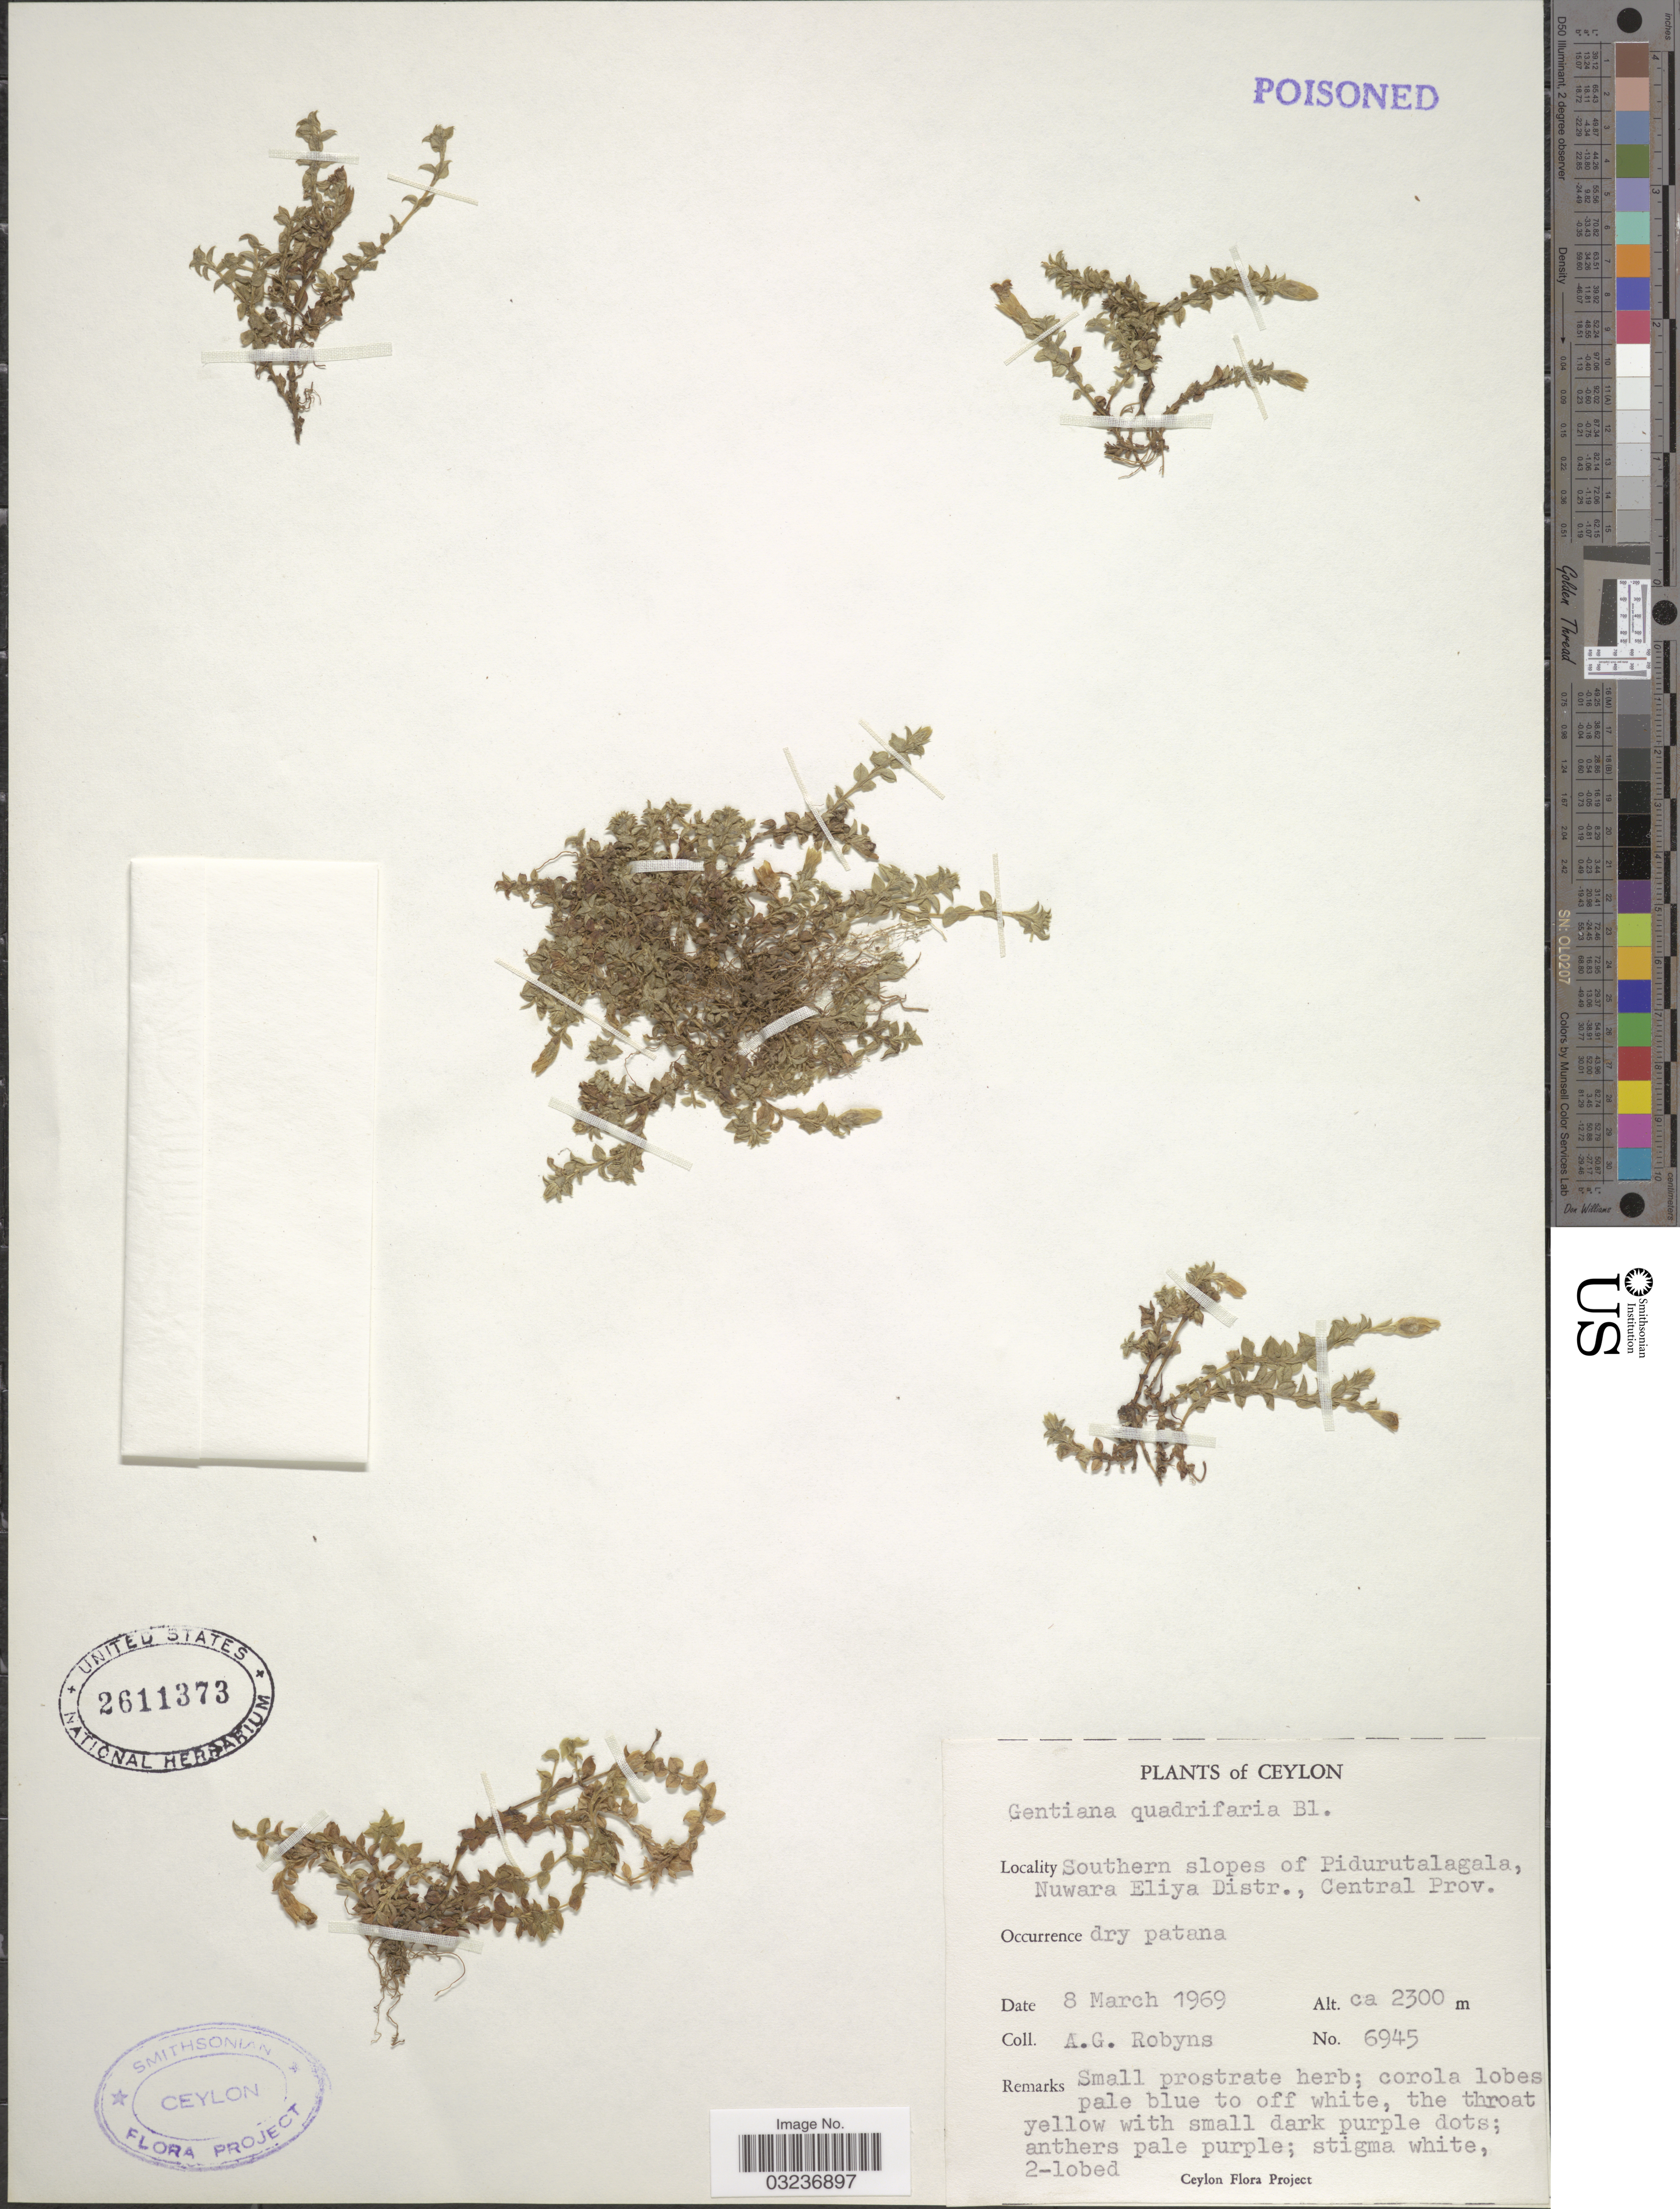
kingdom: Plantae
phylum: Tracheophyta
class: Magnoliopsida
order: Gentianales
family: Gentianaceae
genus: Gentiana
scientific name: Gentiana quadrifaria var. zeylanica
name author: (Griseb.) Kusn.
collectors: A. Robyns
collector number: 6945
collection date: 1969-03-08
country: Sri Lanka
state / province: Central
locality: Ceylon, Southern slopes of Pidurutalagala, Nuwara Eliya Distr., Central Prov.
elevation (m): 2300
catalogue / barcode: US 2611373